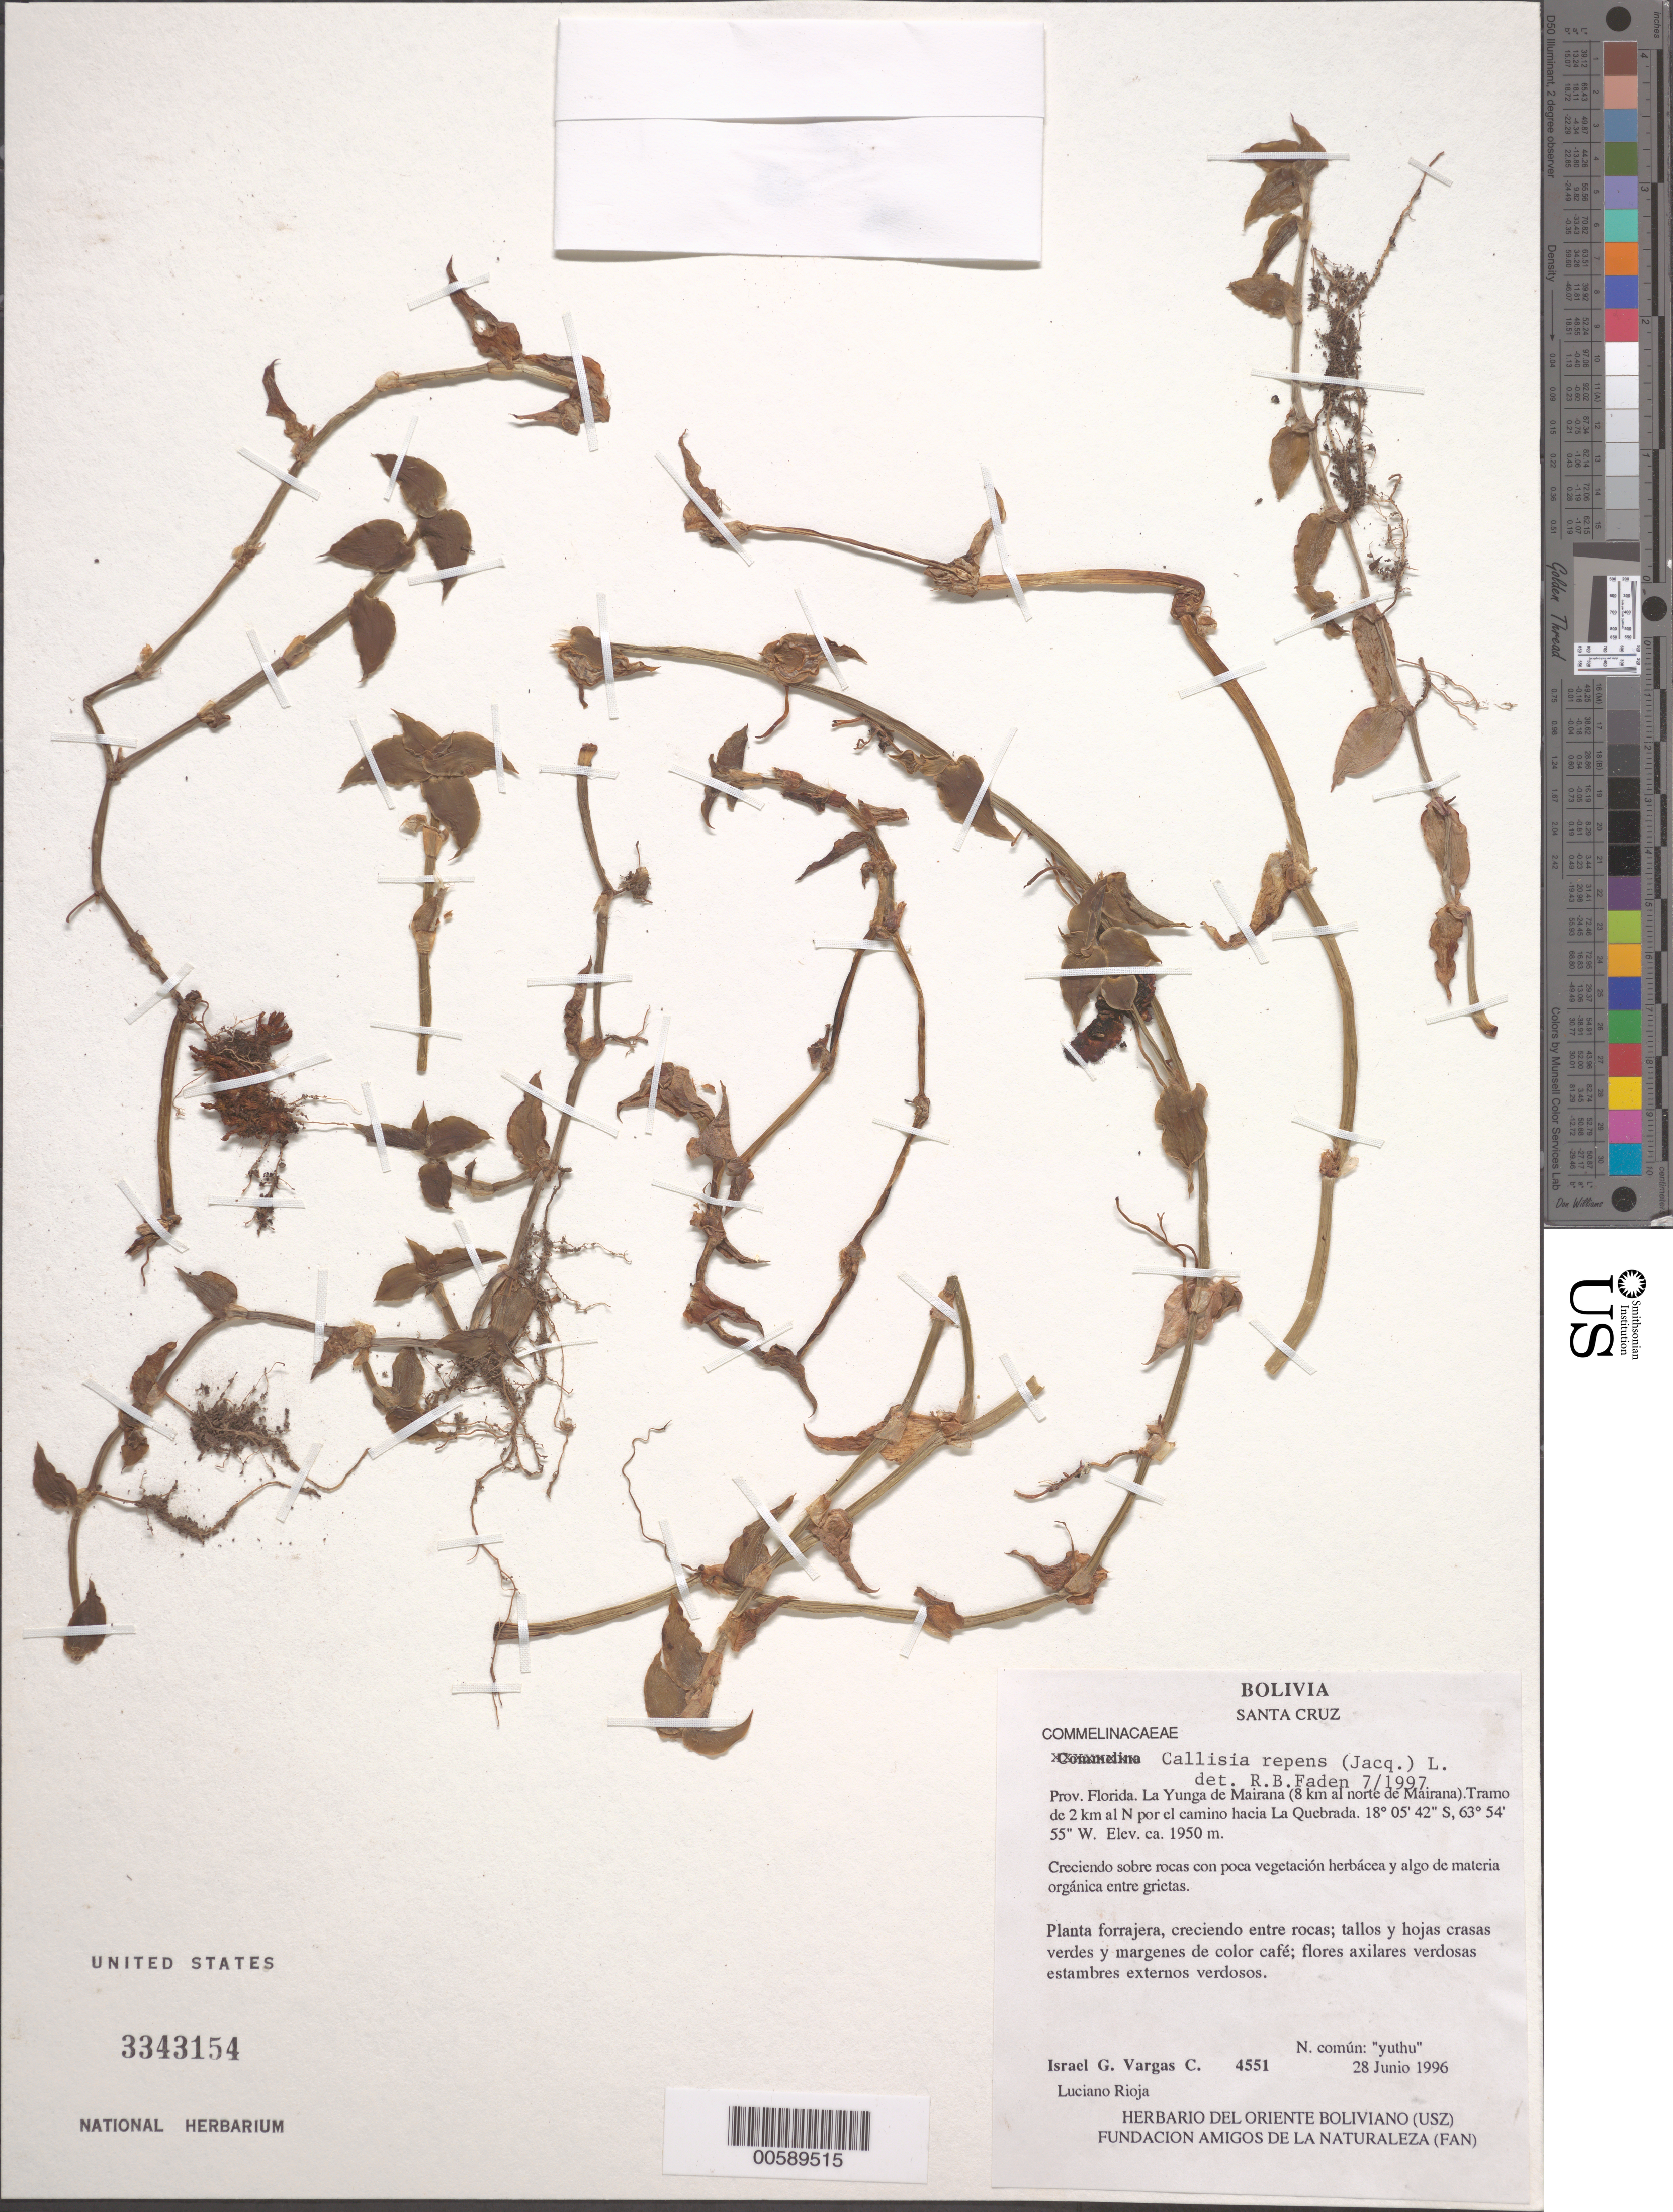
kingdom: Plantae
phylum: Tracheophyta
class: Liliopsida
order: Commelinales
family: Commelinaceae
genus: Callisia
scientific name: Callisia repens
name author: (Jacq.) L.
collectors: I. G. Vargas C. & L. Rioja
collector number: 4551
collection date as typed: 28 Jun 1996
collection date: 1996-06-28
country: Bolivia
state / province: Santa Cruz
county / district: Florida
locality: La Yunga de Mariana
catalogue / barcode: US 3343154